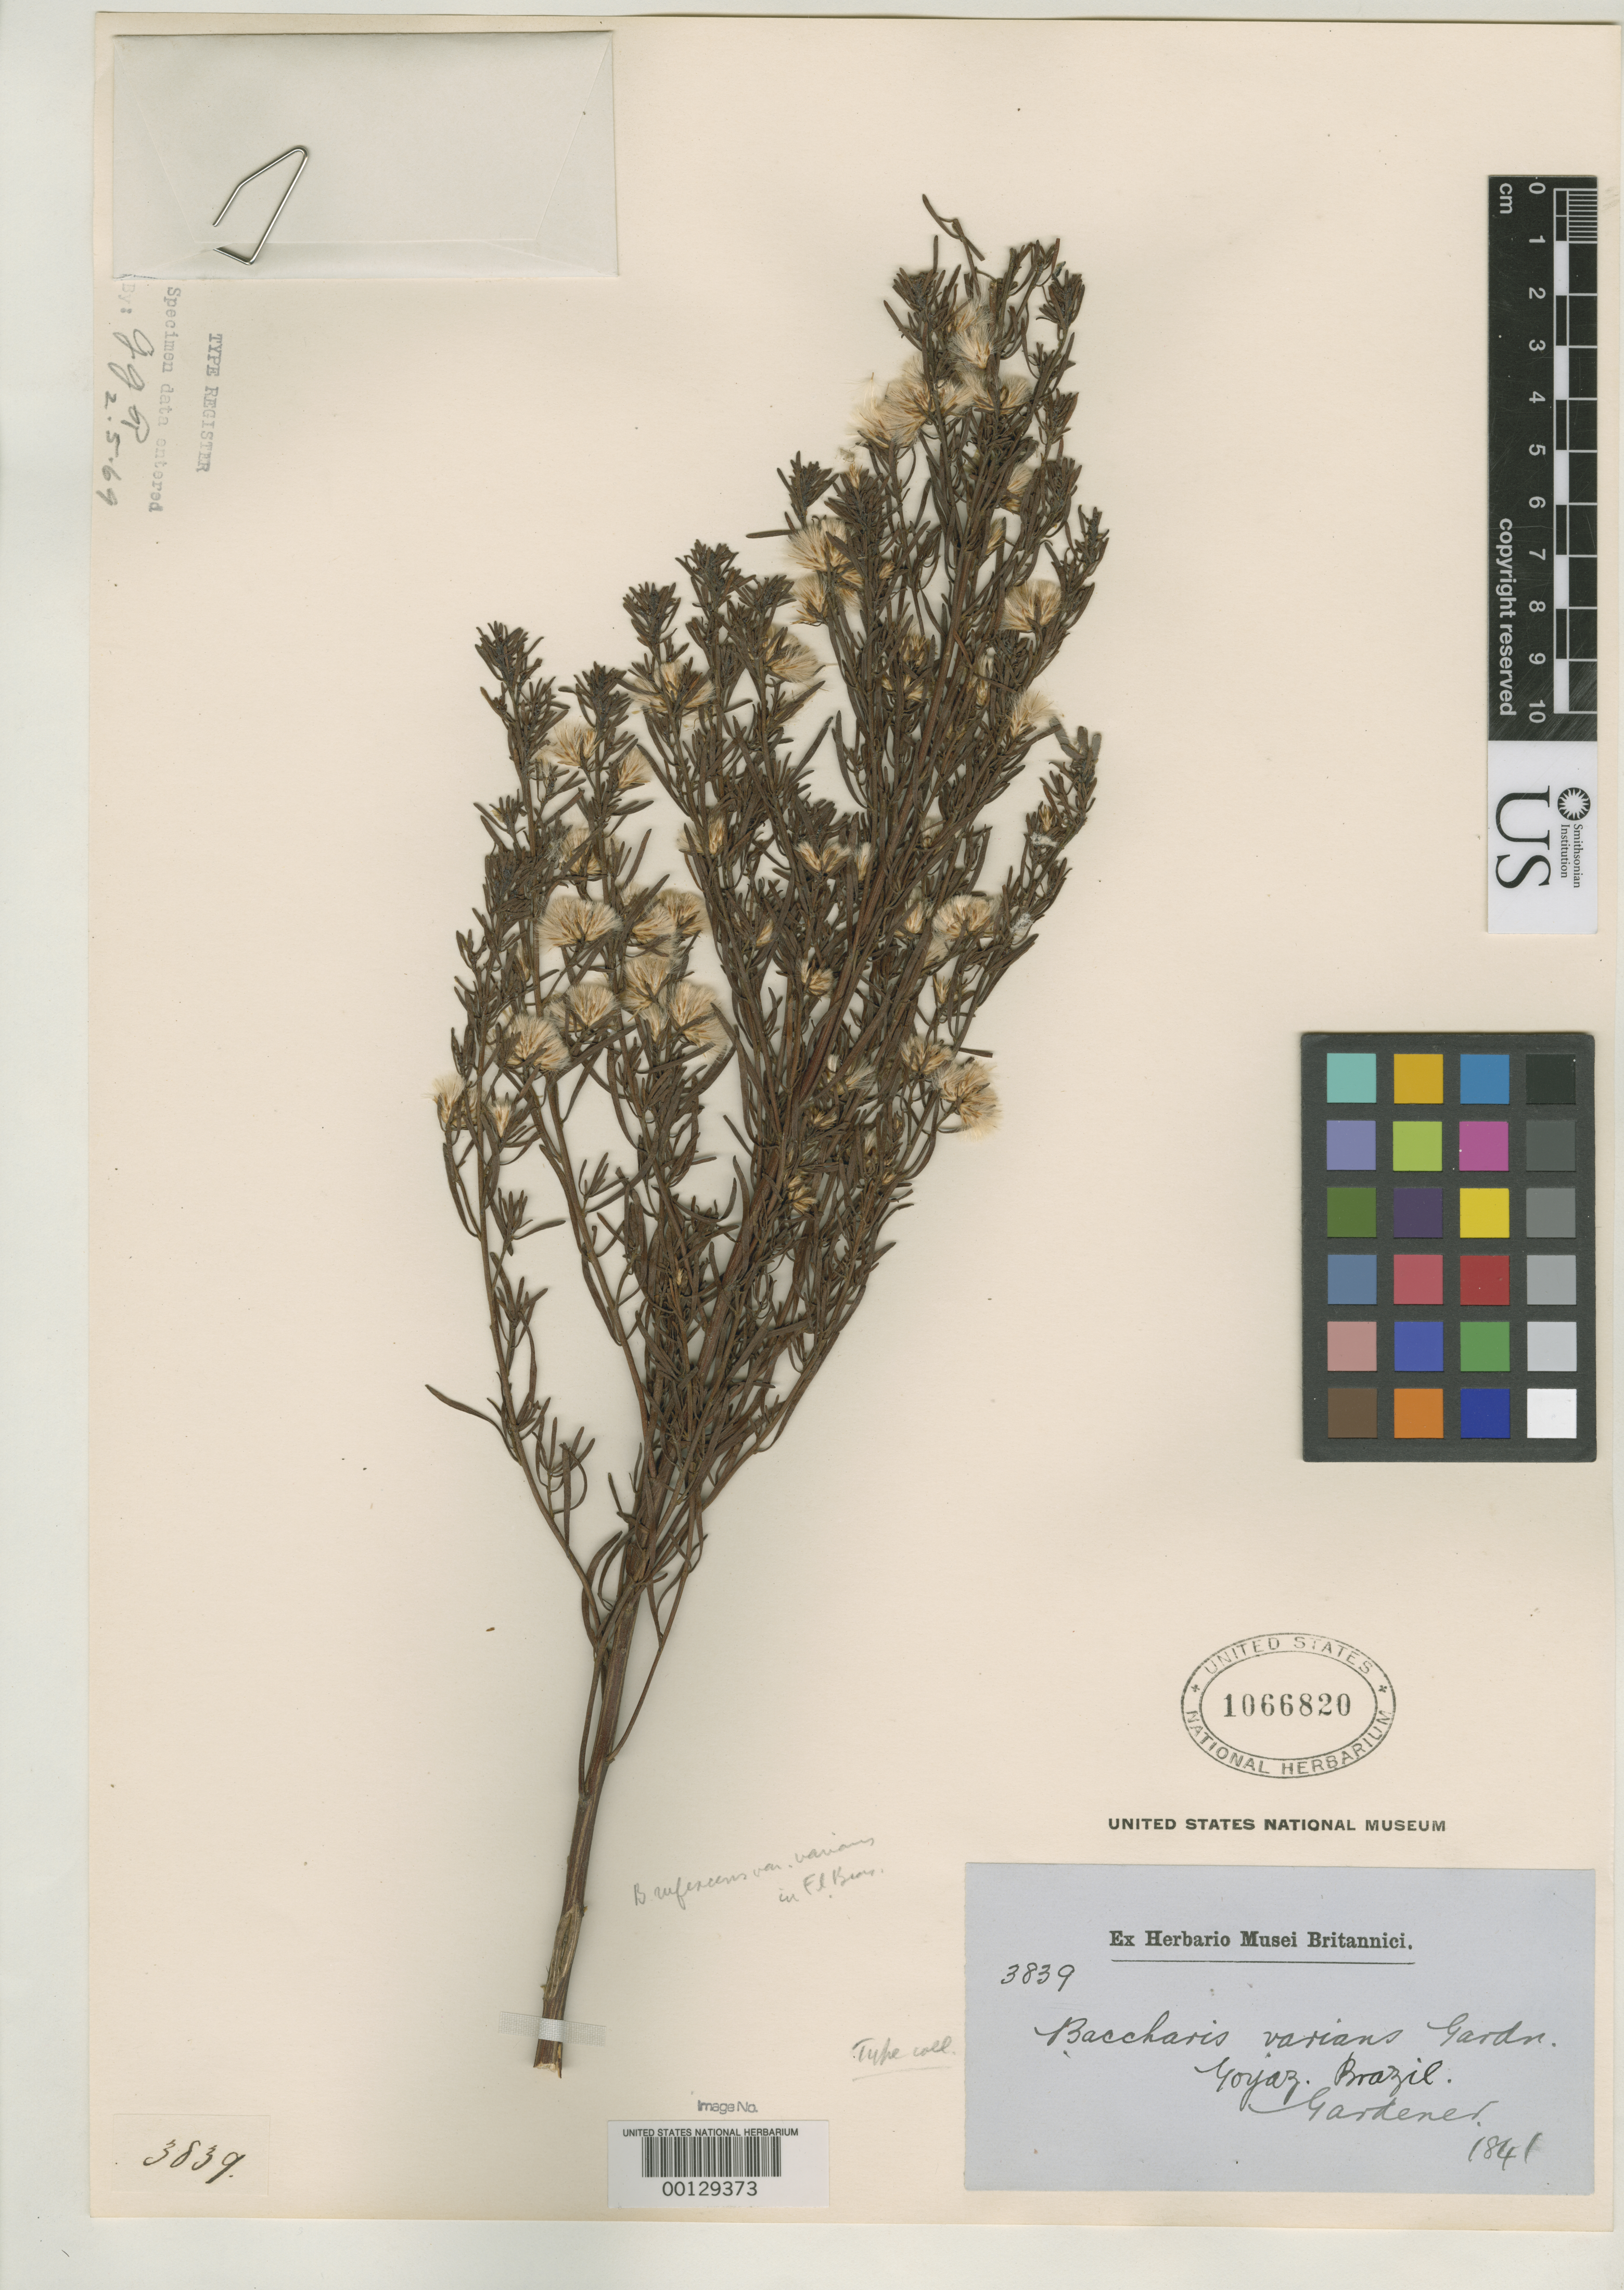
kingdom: Plantae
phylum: Tracheophyta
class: Magnoliopsida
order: Asterales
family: Asteraceae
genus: Baccharis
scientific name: Baccharis varians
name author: Gardner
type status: Isosyntype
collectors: G. Gardner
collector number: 3839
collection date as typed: Apr 1841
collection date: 1841-04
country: Brazil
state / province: Goiás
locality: Villa de Arrayas.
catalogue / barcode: US 1066820